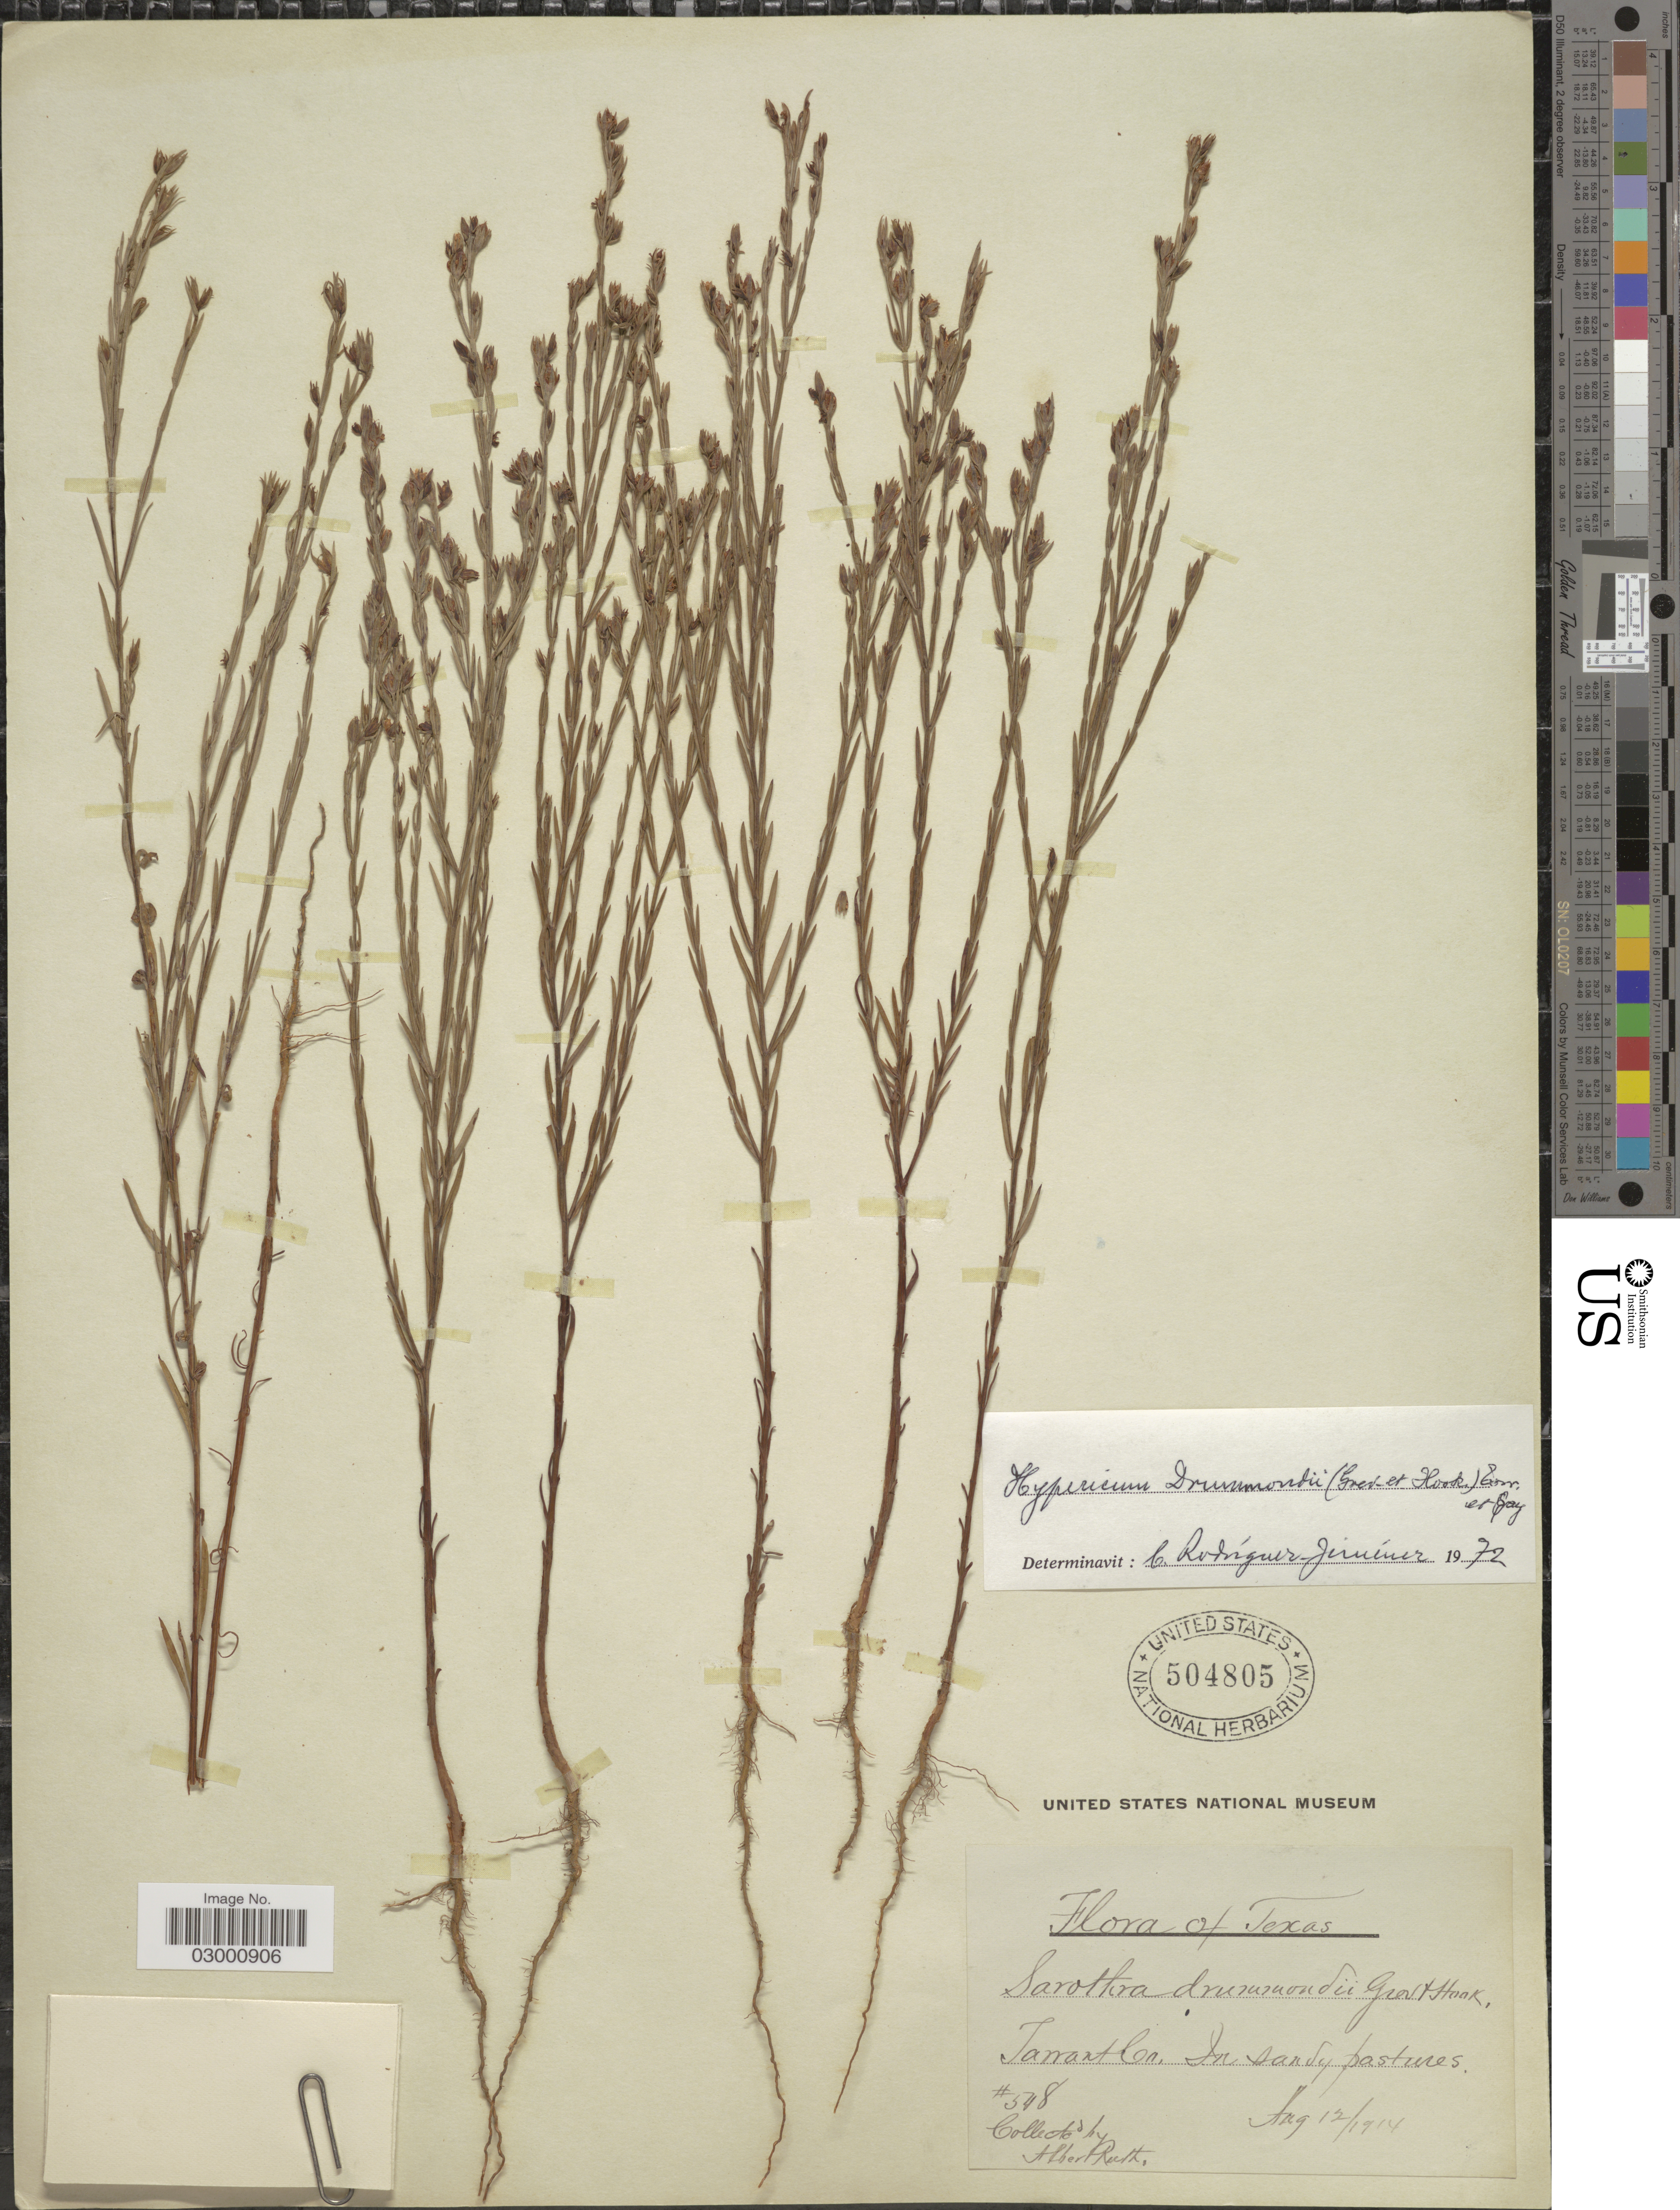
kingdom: Plantae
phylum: Tracheophyta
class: Magnoliopsida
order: Malpighiales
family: Hypericaceae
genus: Hypericum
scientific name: Hypericum drummondii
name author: (Grev. & Hook.) Torr. & A. Gray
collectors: A. Ruth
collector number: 548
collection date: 1914-08-12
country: United States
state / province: Texas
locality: Tarrant Co.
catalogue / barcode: US 504805